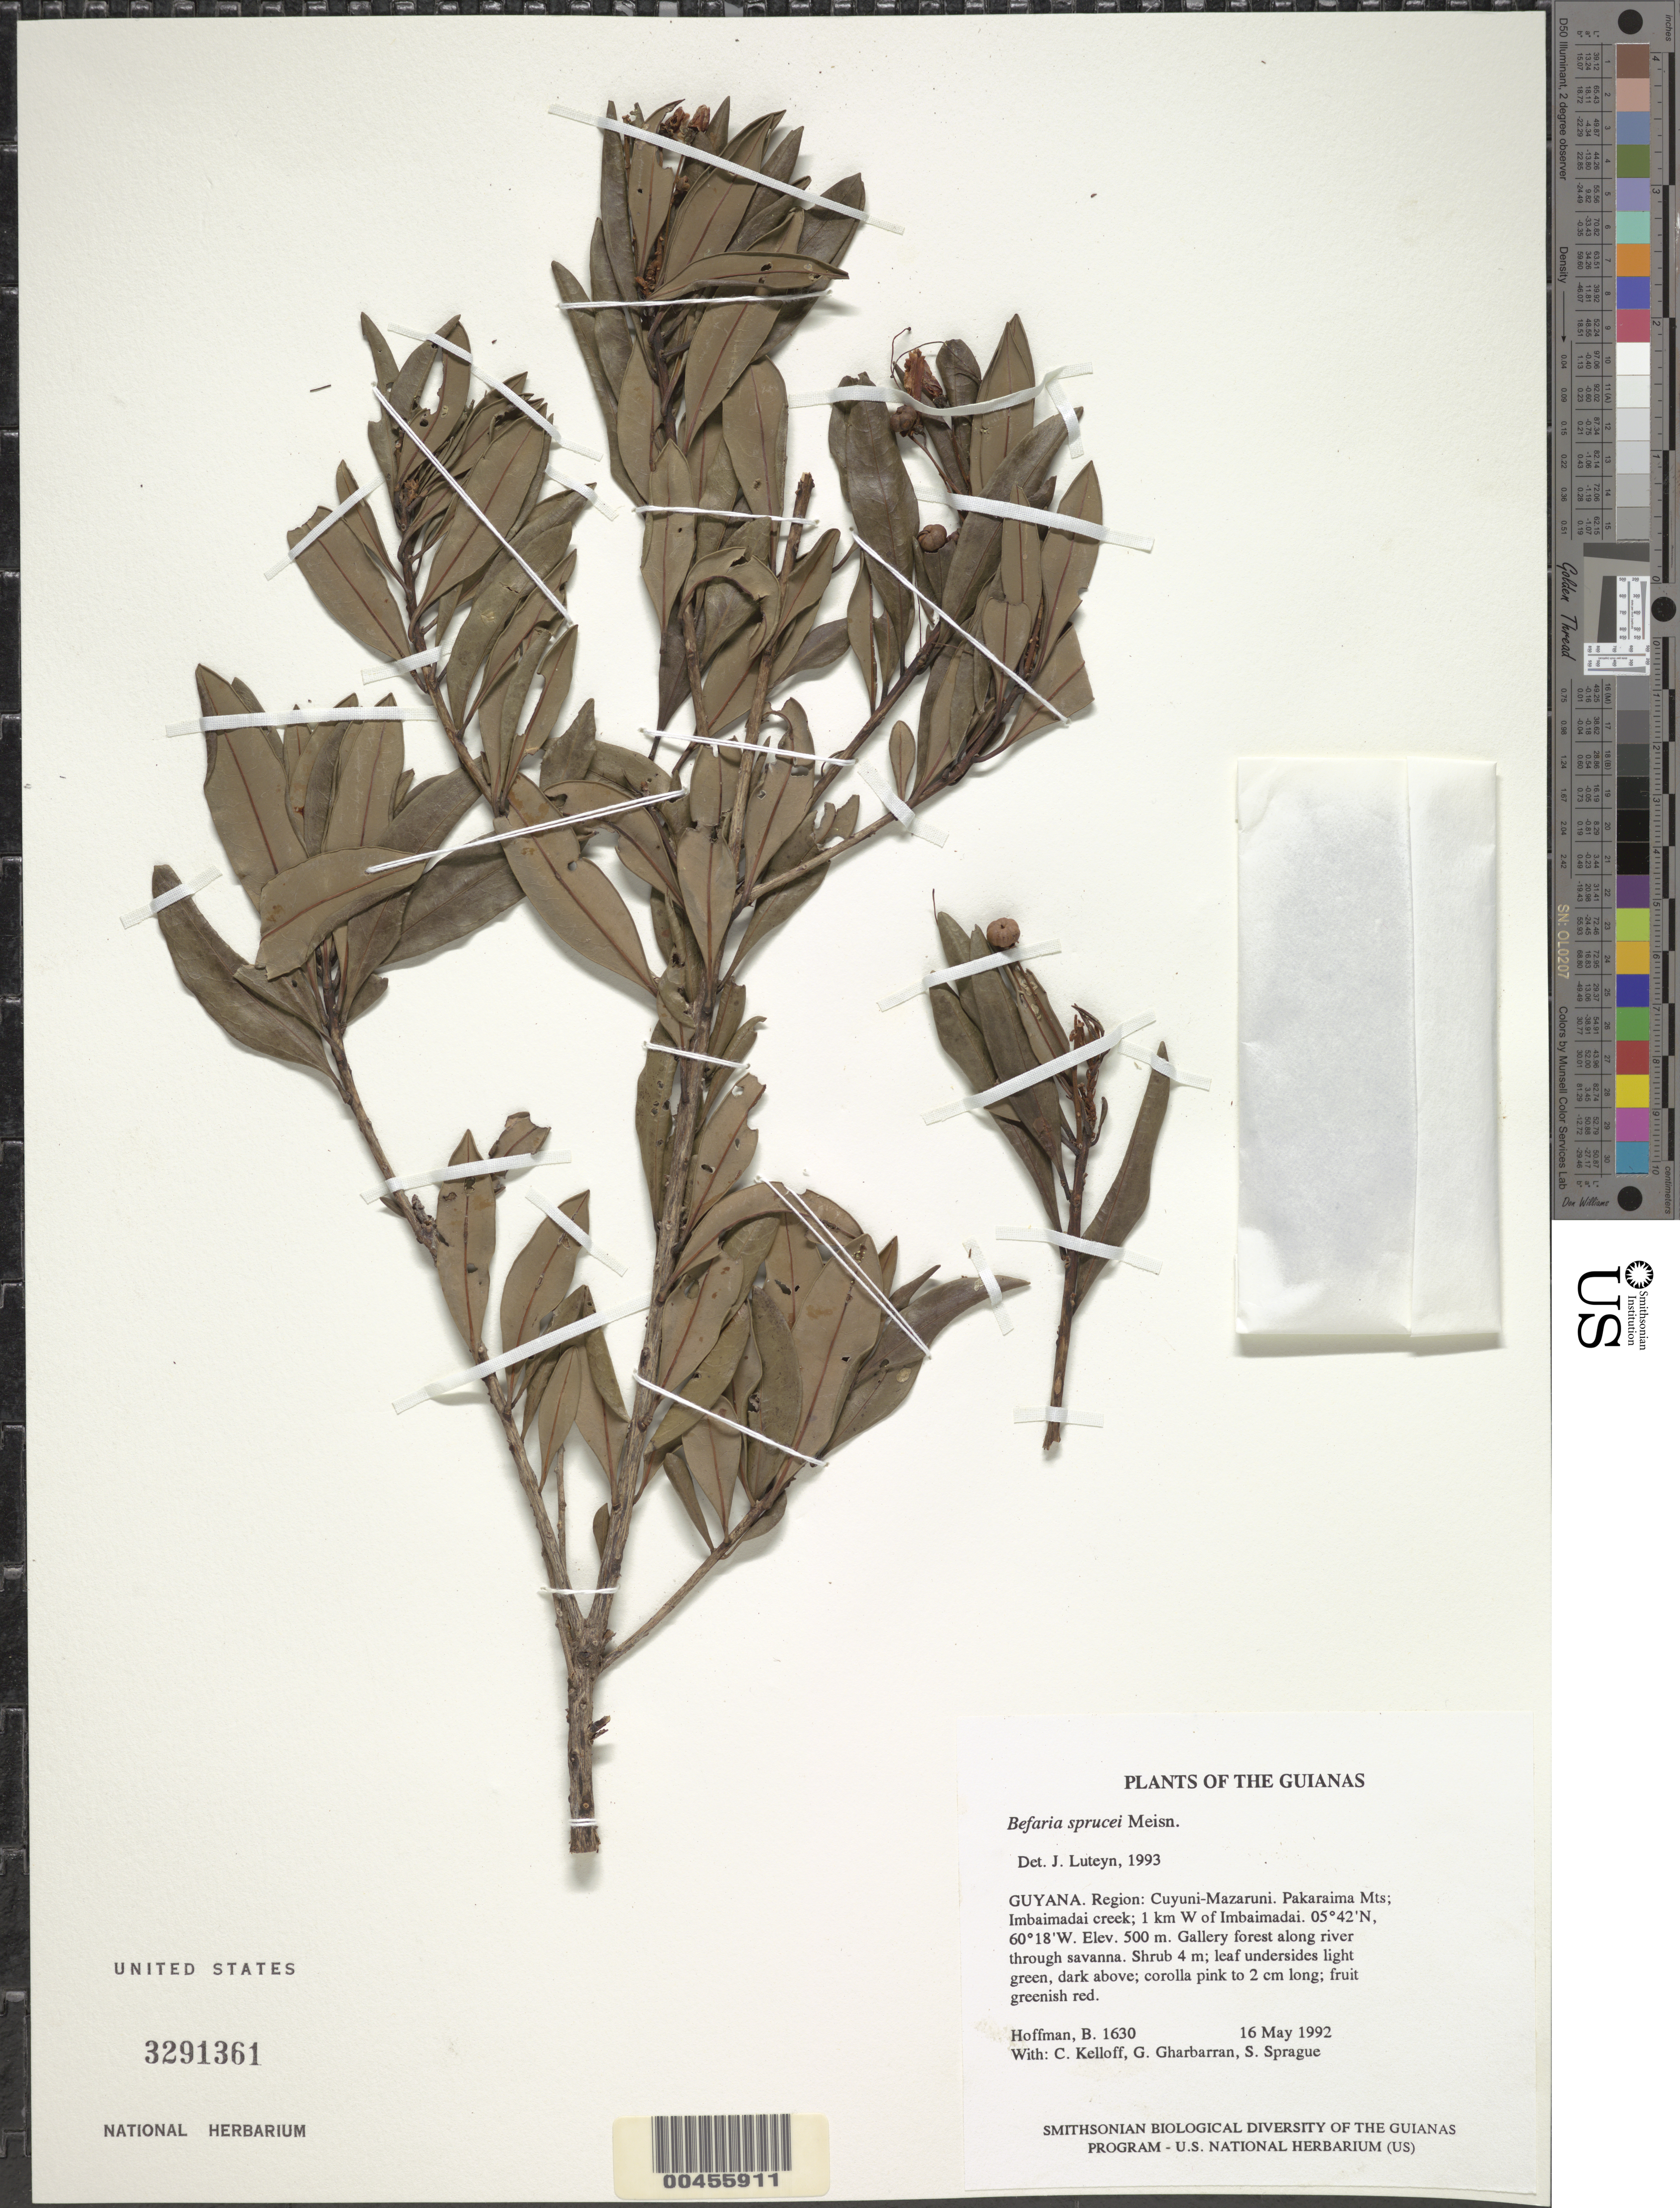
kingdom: Plantae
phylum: Tracheophyta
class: Magnoliopsida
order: Ericales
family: Ericaceae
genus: Bejaria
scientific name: Bejaria sprucei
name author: Meisn.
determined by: Luteyn, J. L.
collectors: B. Hoffman, C. L. Kelloff, G. Gharbarran & S. Sprague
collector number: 1630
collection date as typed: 16 May 1992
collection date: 1992-05-16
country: Guyana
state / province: Cuyuni-Mazaruni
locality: Pakaraima Mts; Imbaimadai Creek; 1 km W of Imbaimadai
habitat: Gallery forest along river through savanna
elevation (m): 500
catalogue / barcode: US 3291361